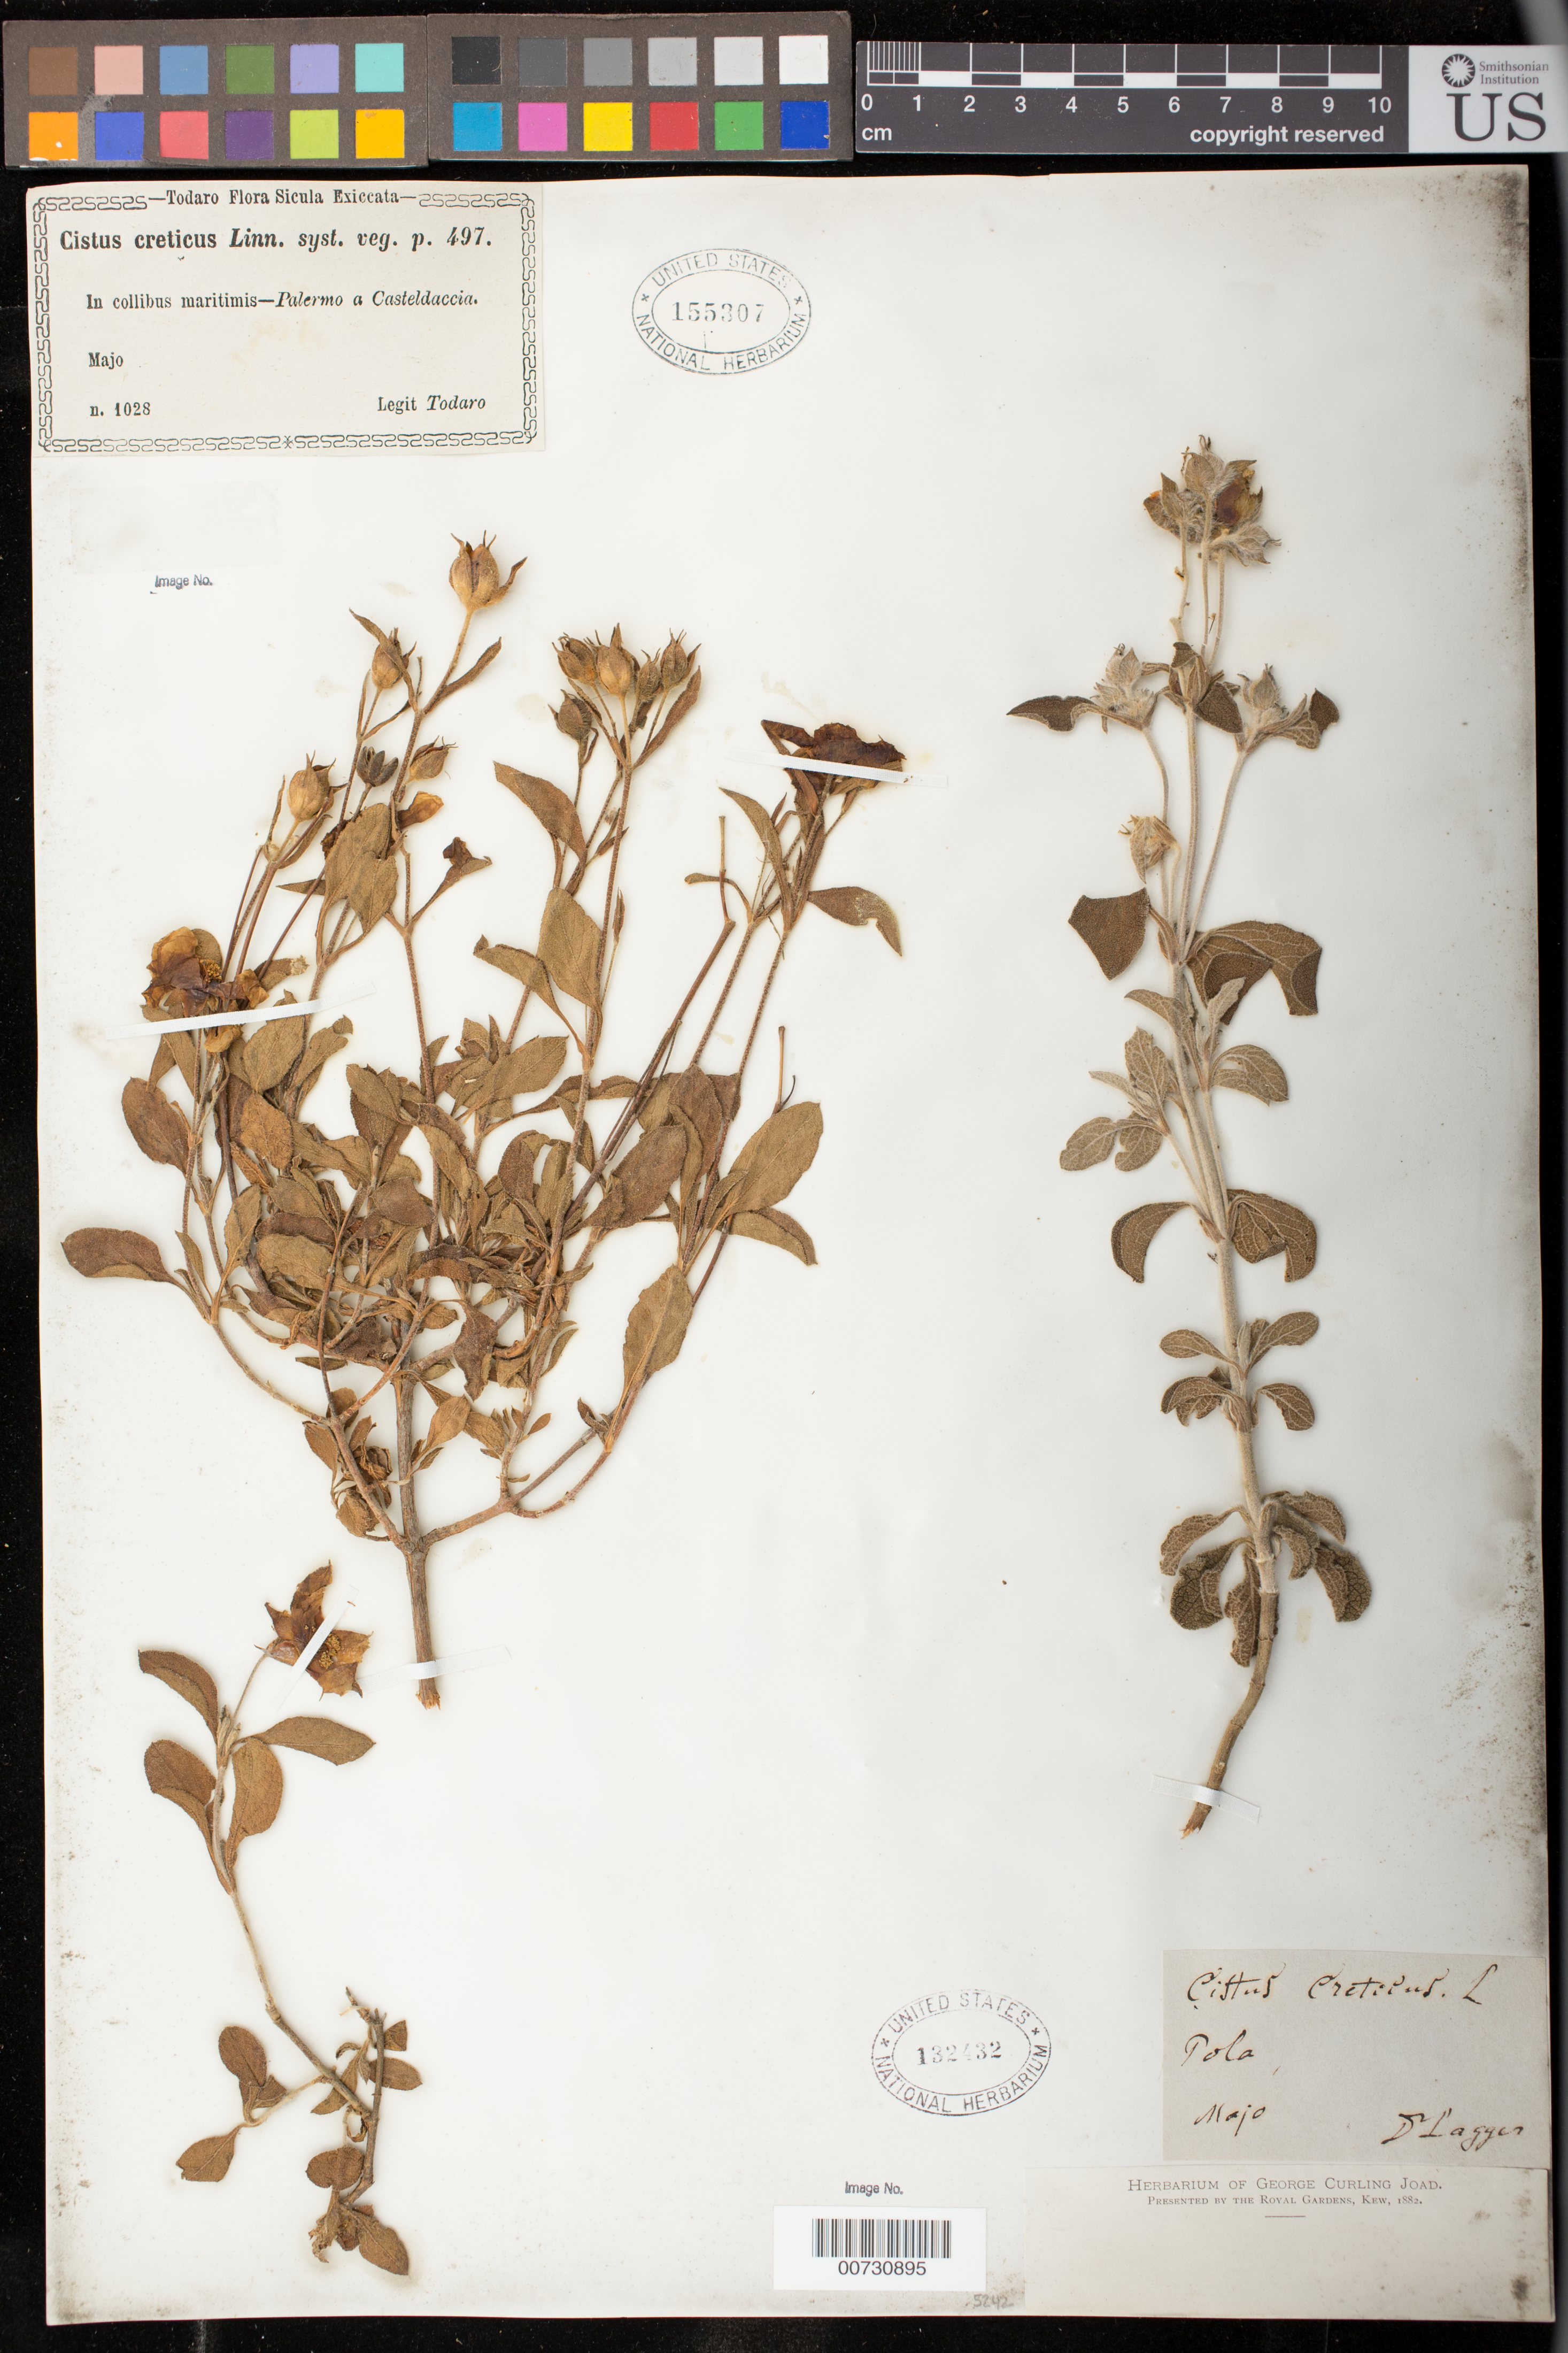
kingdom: Plantae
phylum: Tracheophyta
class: Magnoliopsida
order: Malvales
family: Cistaceae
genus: Cistus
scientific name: Cistus creticus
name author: L.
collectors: Todaro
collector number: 1028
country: Italy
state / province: Siciliana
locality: Palermo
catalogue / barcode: US 155307-2